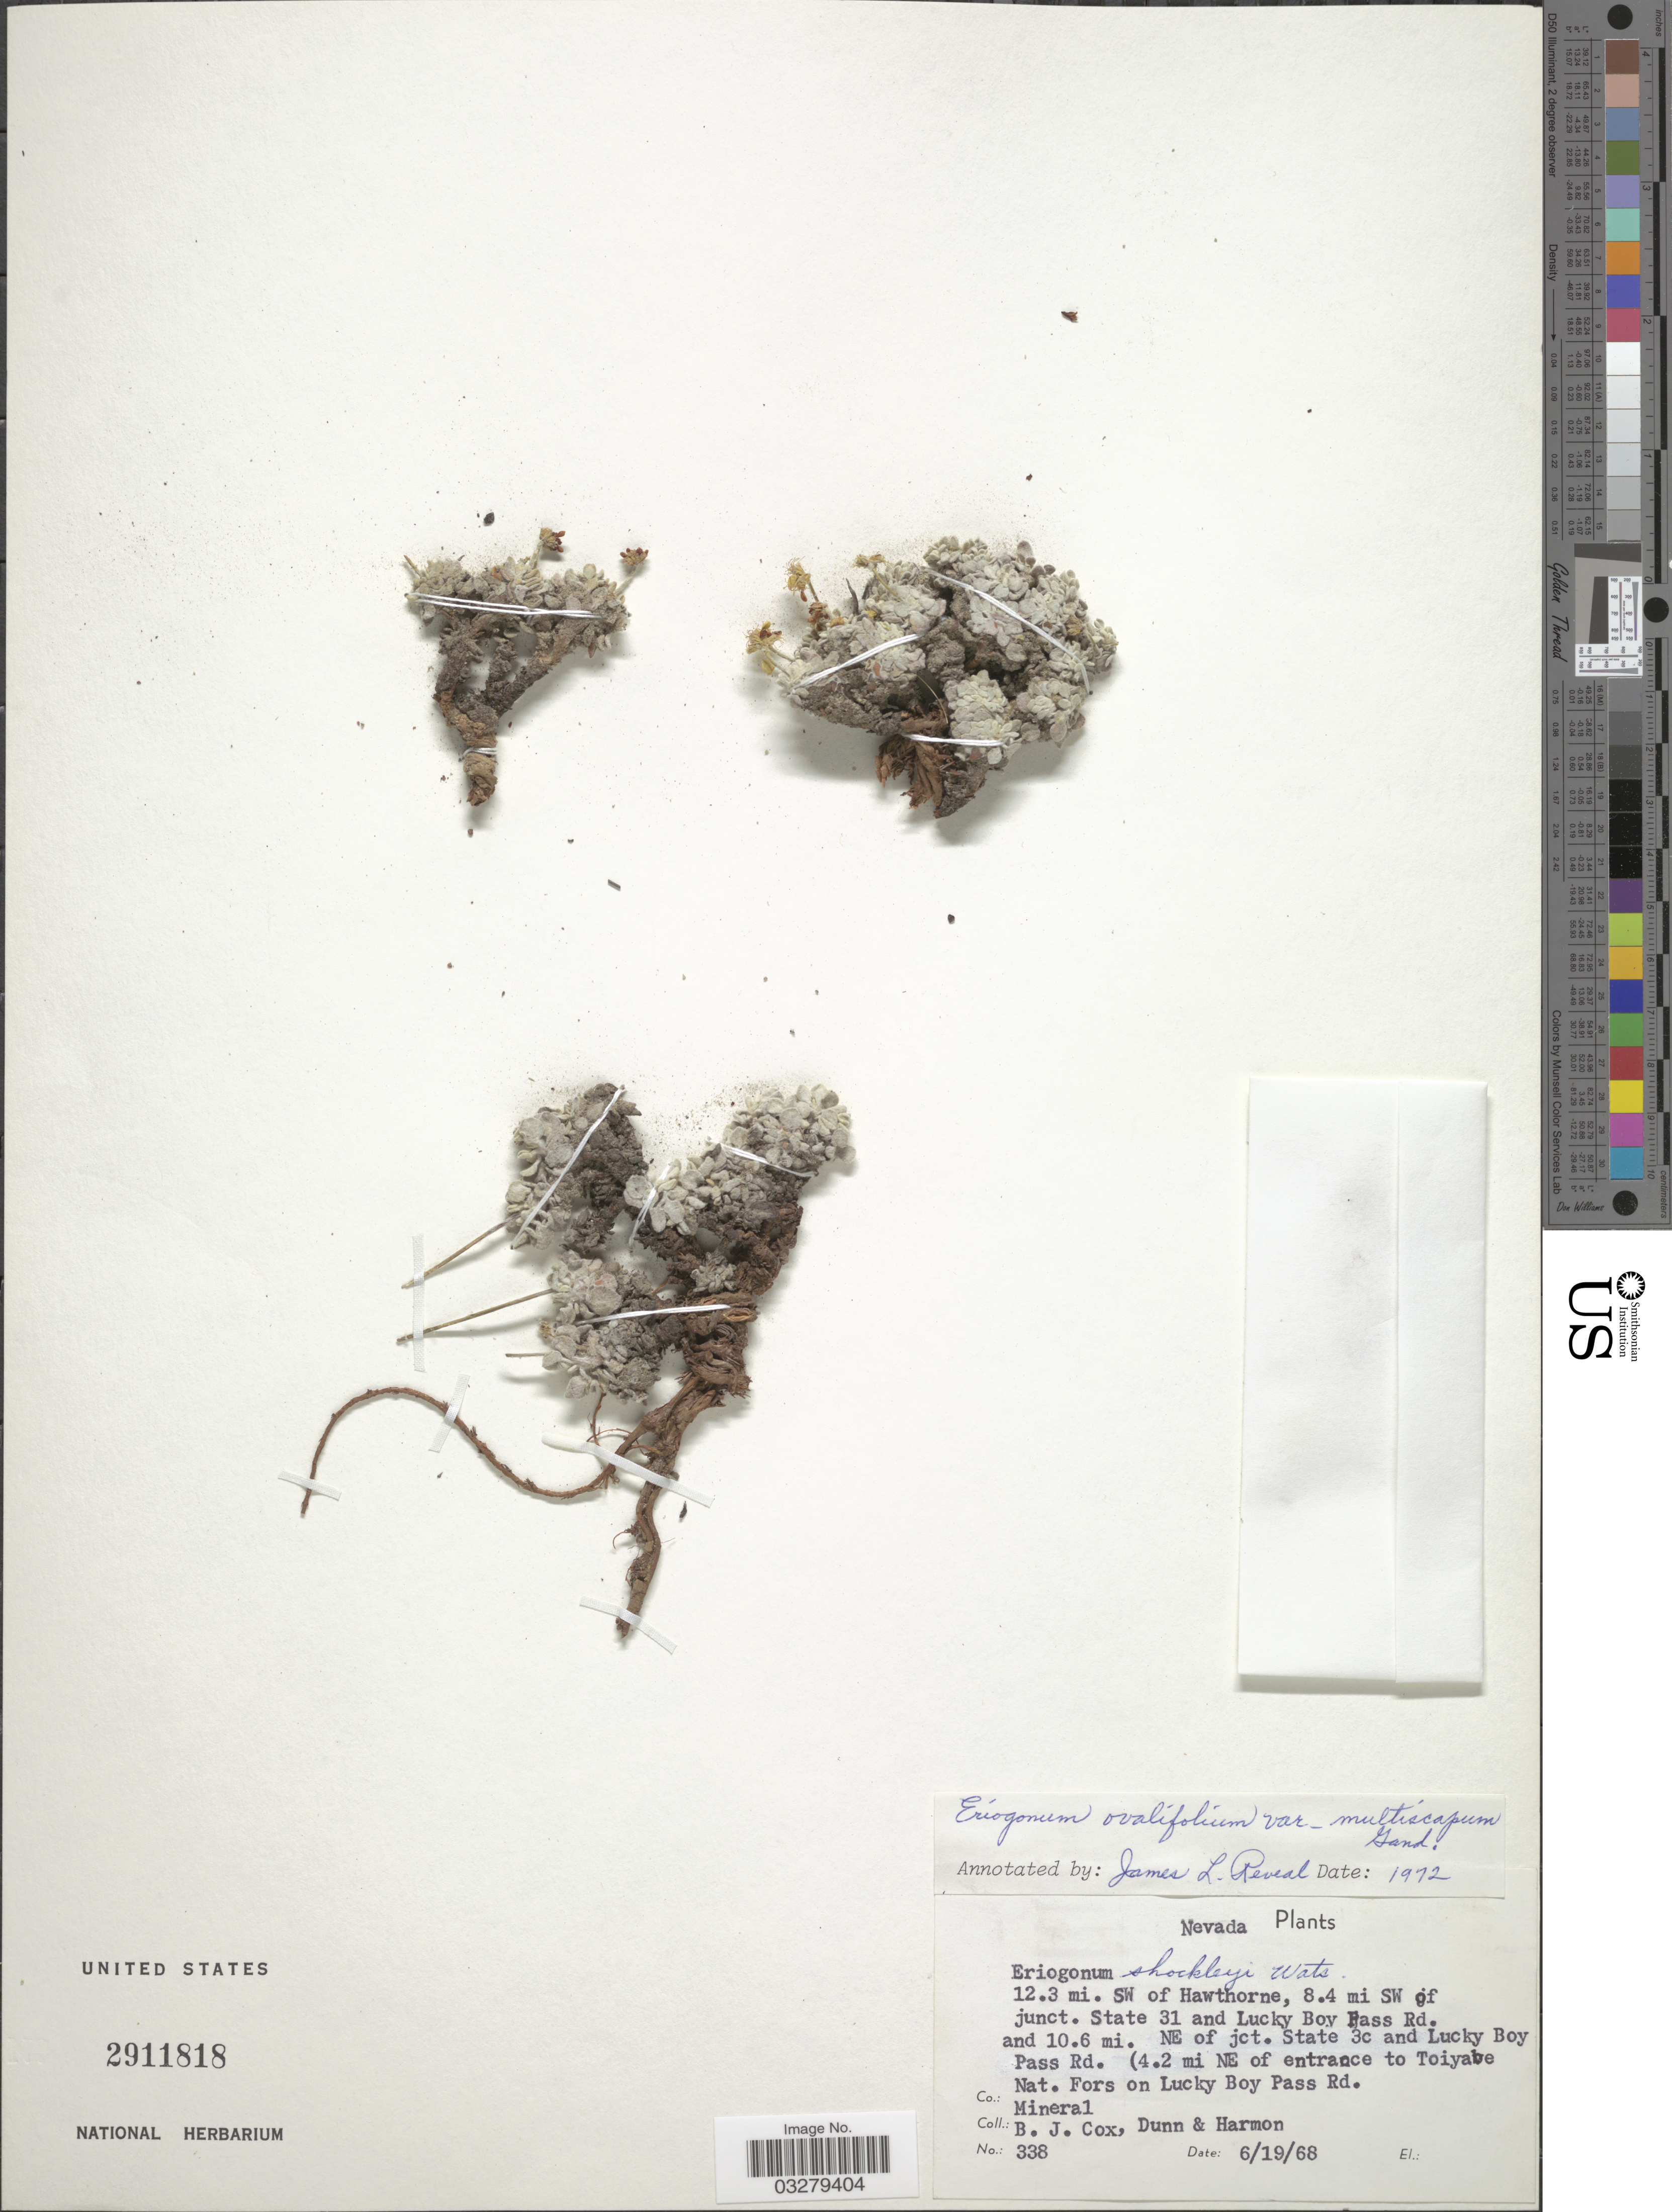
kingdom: Plantae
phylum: Tracheophyta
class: Magnoliopsida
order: Caryophyllales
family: Polygonaceae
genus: Eriogonum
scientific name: Eriogonum ovalifolium var. multiscapum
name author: Gand.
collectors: B. Cox, -- Dunn & -. Harmon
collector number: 338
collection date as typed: Transcribed d/m/y: 19/6/68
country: United States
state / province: Nevada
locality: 12.3 mi. SW of Hawthorne, 8.4 mi SW of junct. State 31 and Lucky Boy Pass Rd. and 10.6 mi. NE of jct. State 3c and Lucky Boy Pass Rd. (4.2 mi NE of entrance to Toiyabe Nat. Fors on Lucky Boy Pass Rd., Mineral.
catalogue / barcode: US 2911818